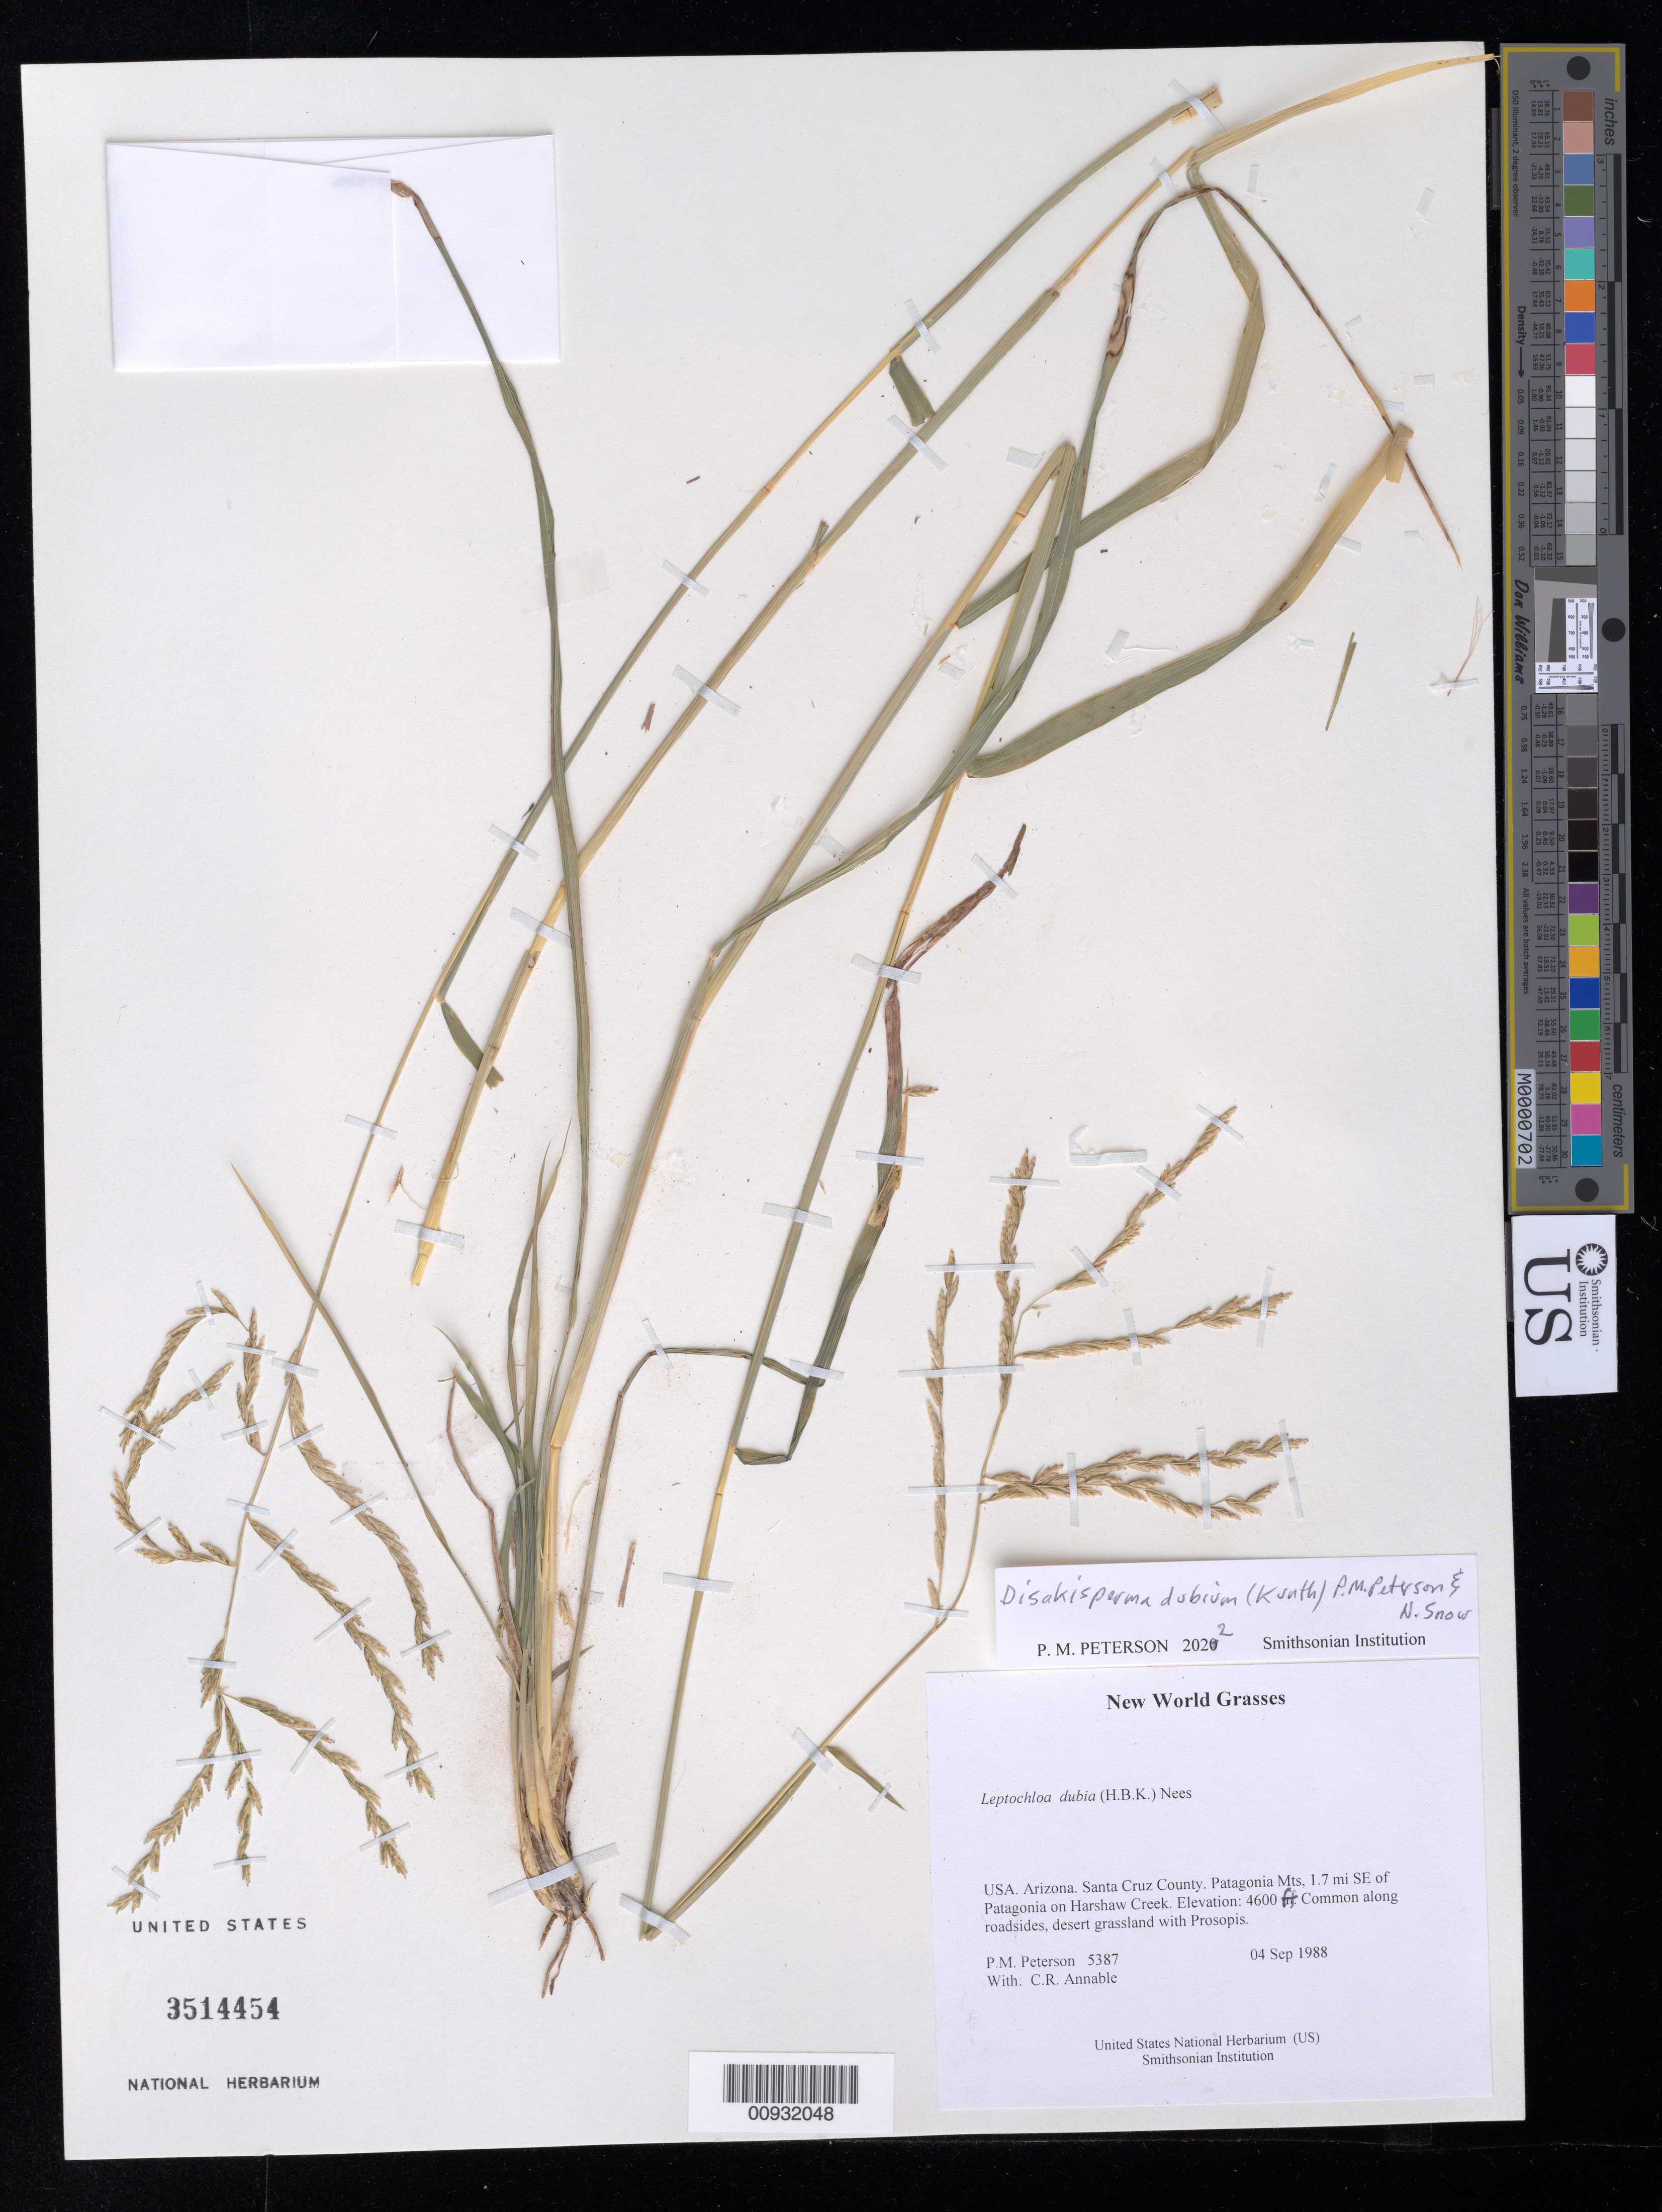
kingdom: Plantae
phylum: Tracheophyta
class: Liliopsida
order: Poales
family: Poaceae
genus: Disakisperma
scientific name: Disakisperma dubium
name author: (Kunth) P.M. Peterson & N. Snow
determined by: Peterson, Paul M., (BOT), Smithsonian Institution - National Museum of Natural History (UNITED STATES)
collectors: P. M. Peterson & C. R. Annable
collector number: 05387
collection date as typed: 04 Sep 1988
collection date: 1988-09-04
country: United States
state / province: Arizona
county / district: Santa Cruz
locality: Patagonia Mts, 1.7 mi SE of Patagonia on Harshaw Creek.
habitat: Common along roadsides, desert grassland with Prosopis.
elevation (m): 4600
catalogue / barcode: US 3514454